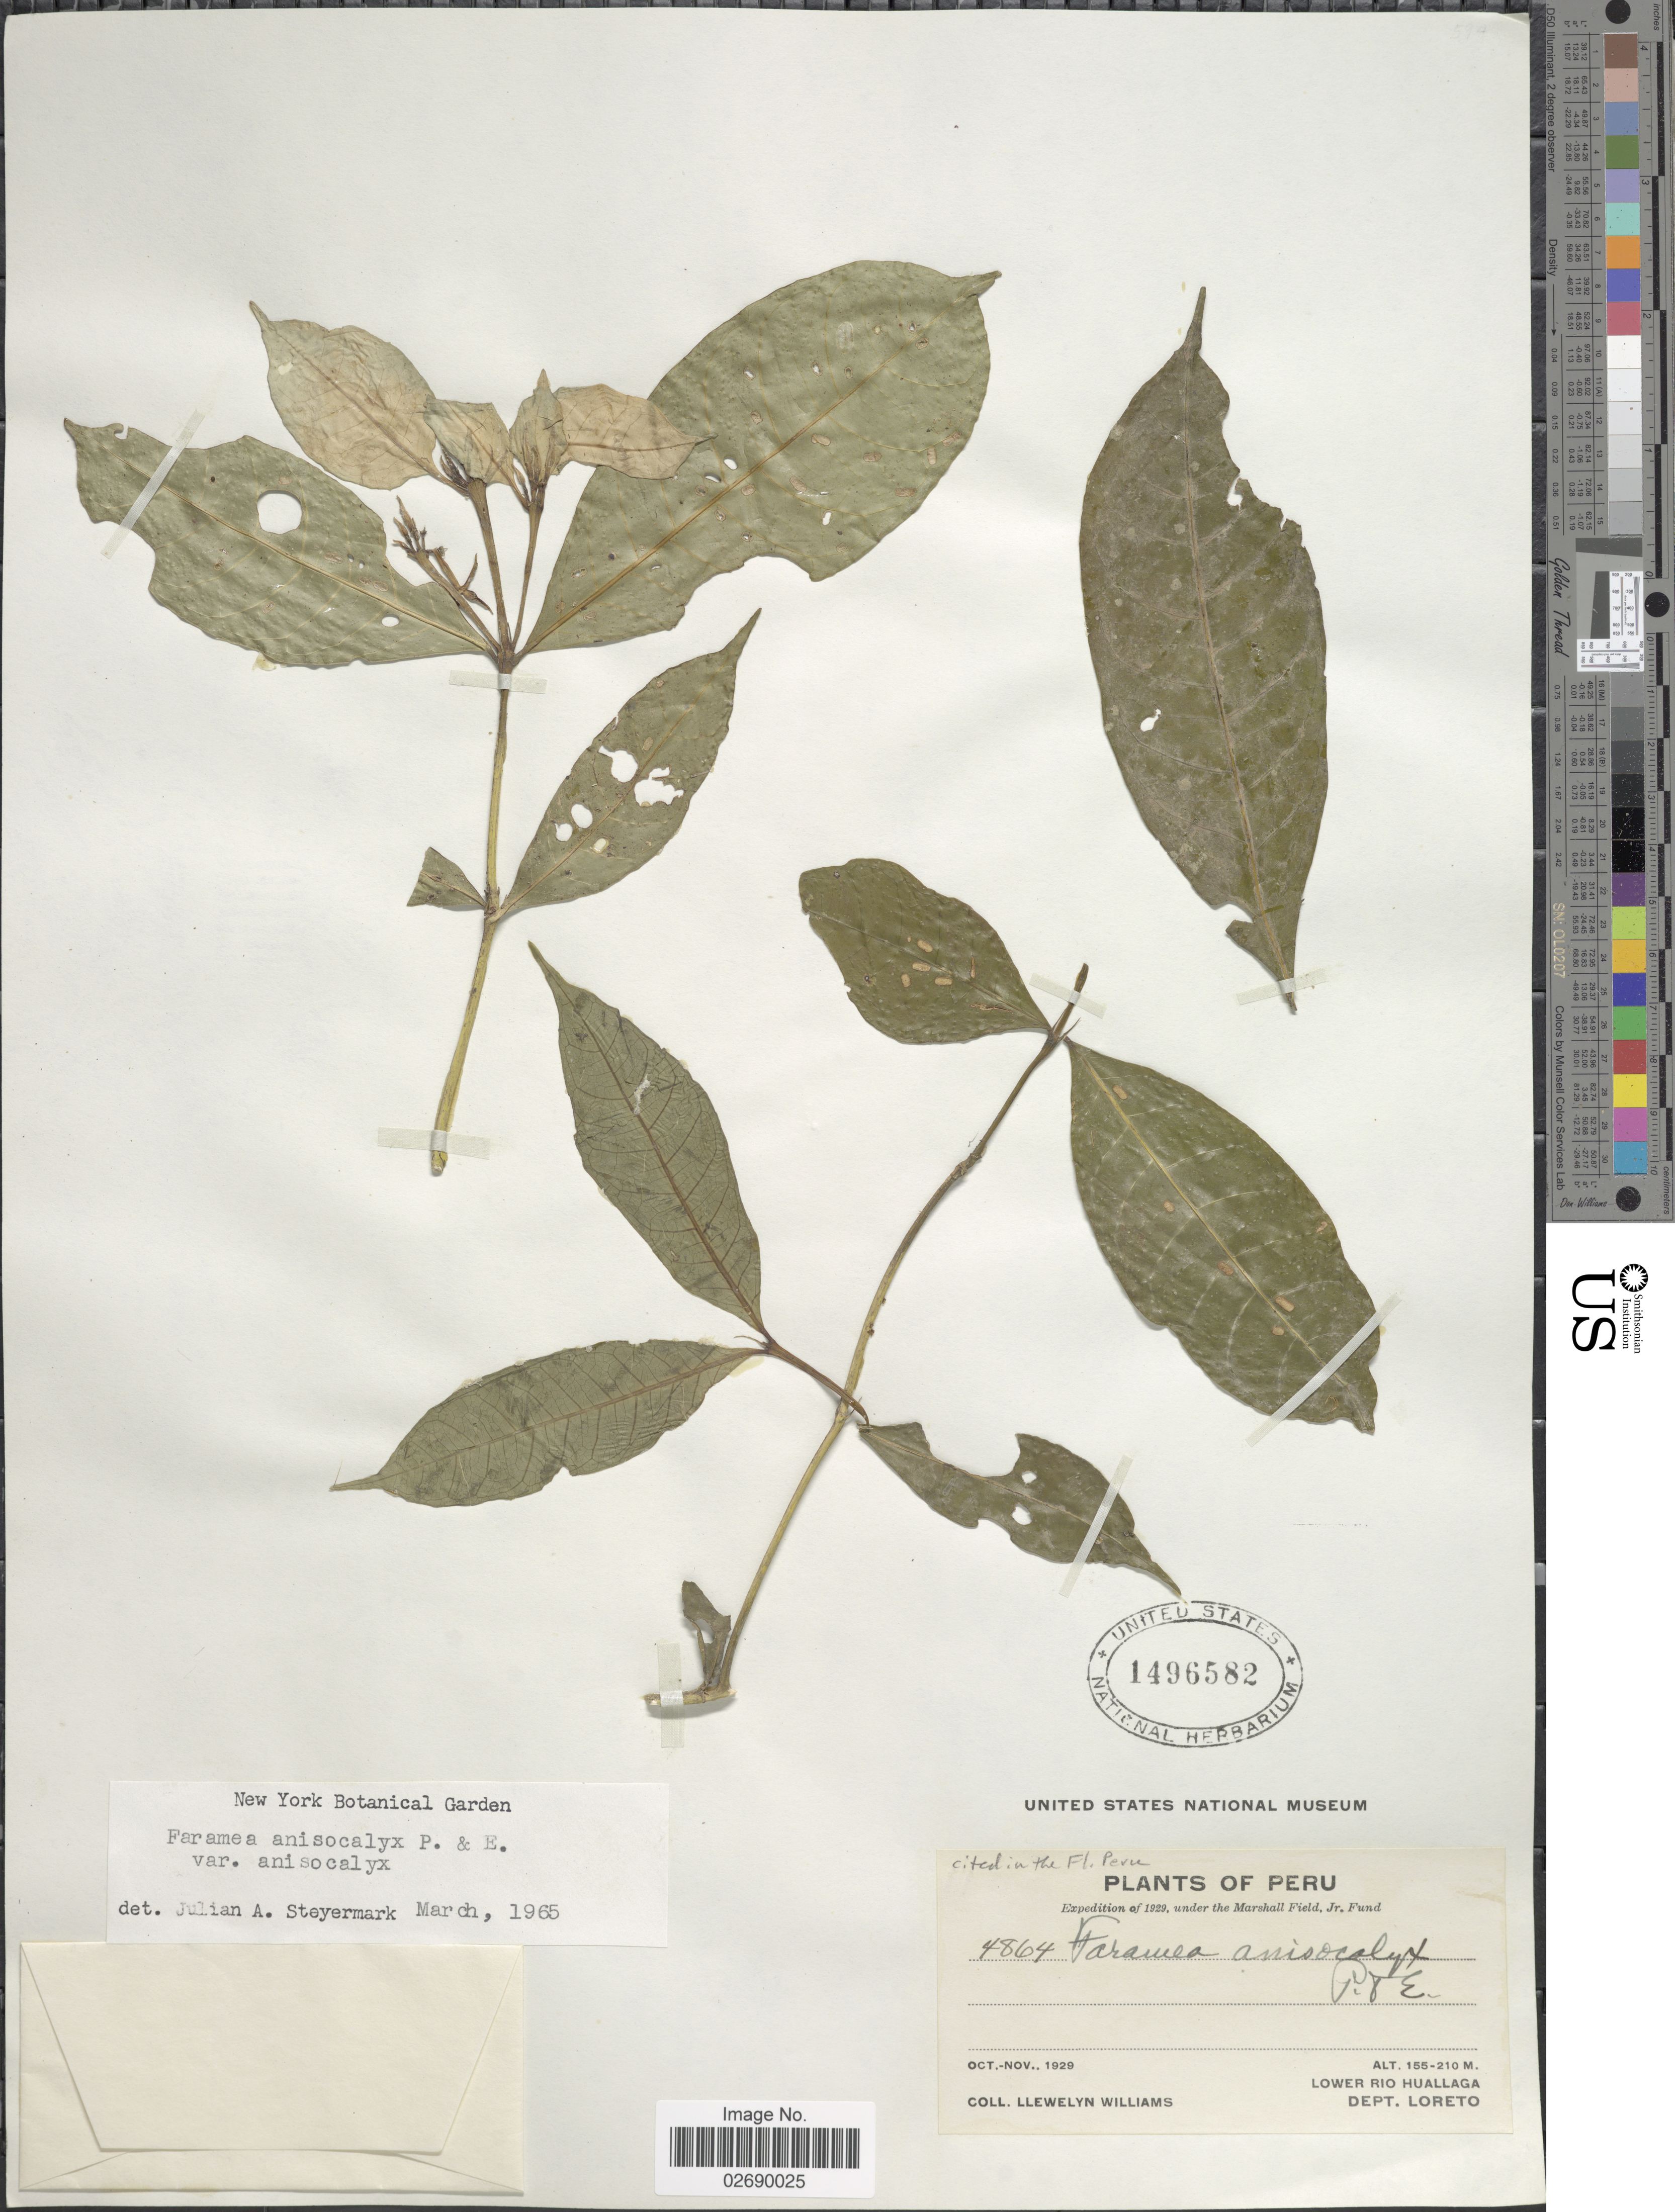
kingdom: Plantae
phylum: Tracheophyta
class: Magnoliopsida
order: Gentianales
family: Rubiaceae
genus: Faramea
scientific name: Faramea anisocalyx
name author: Poepp. & Endl.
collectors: Ll. Williams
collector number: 4864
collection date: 1929-10/1929-11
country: Peru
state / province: Loreto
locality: Lower Rio Huallaga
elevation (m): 155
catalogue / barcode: US 1496582